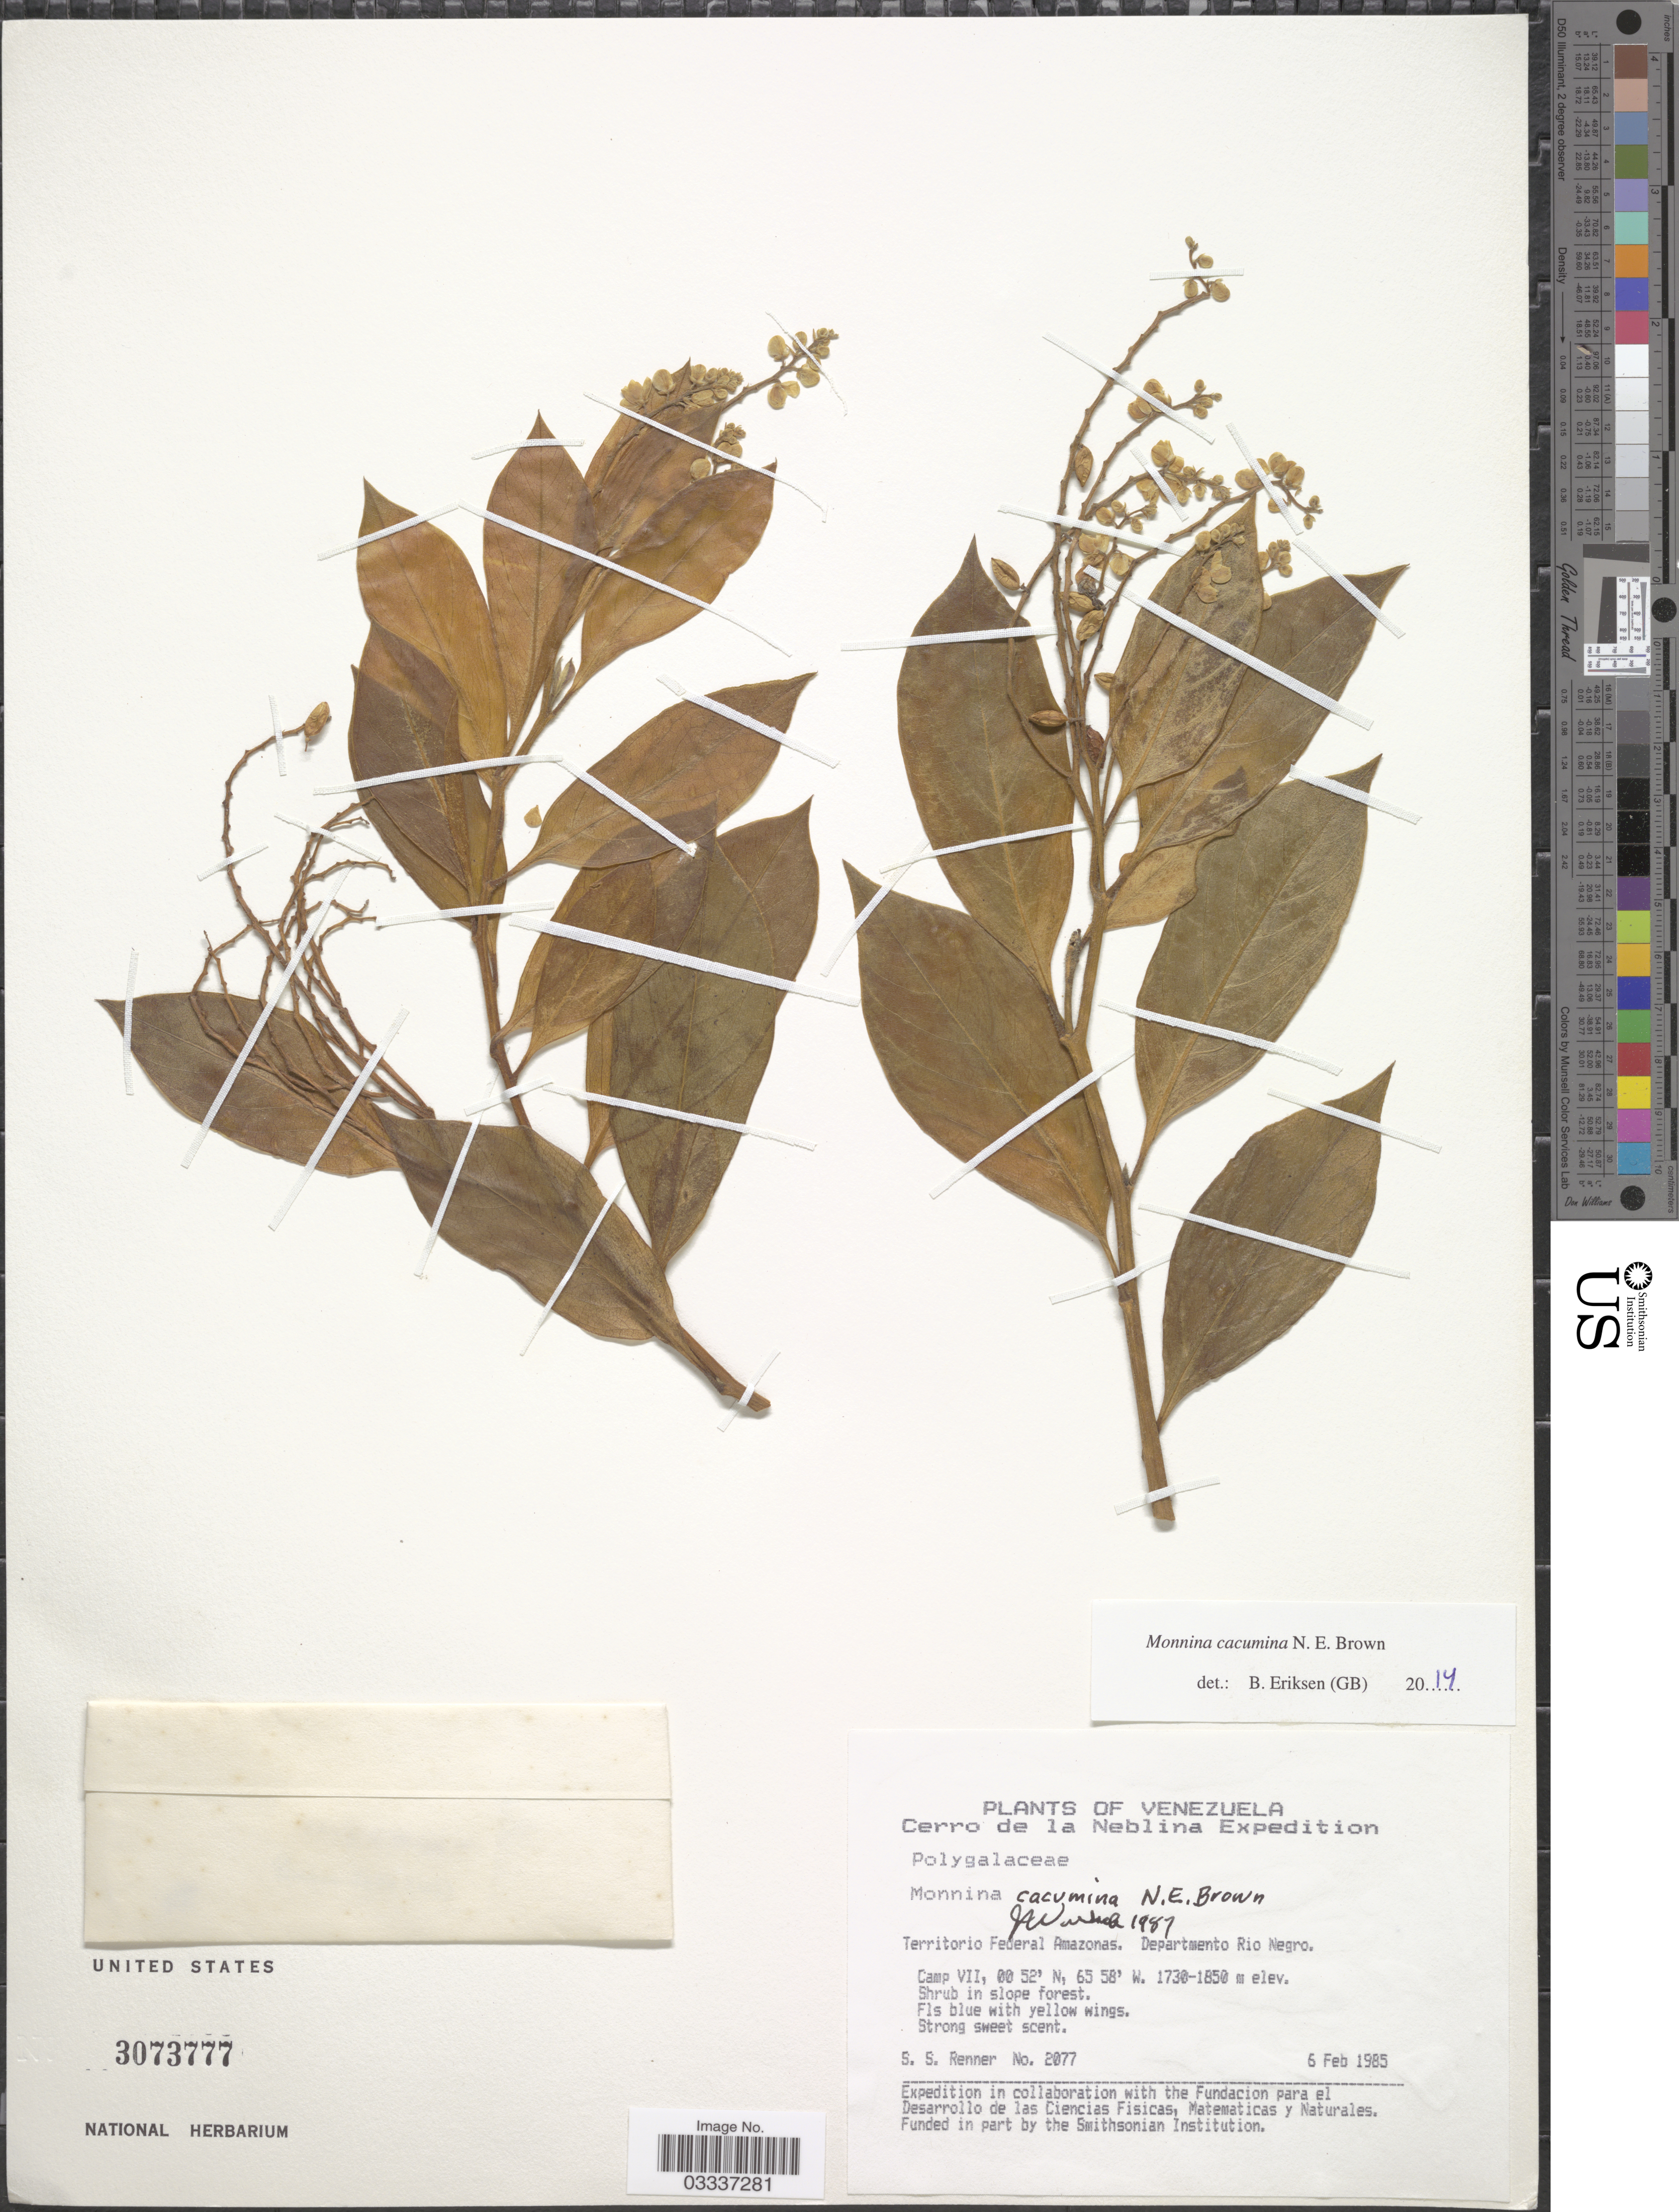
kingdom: Plantae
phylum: Tracheophyta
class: Magnoliopsida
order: Fabales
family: Polygalaceae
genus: Monnina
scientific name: Monnina cacumina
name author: N.E. Br.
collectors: S. S. Renner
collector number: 2077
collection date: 1985-02-06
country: Venezuela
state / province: Amazonas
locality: Cerro de la Neblina, Territorio de Federal Amazonas. Department Rio Negro. Camp VII.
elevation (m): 1730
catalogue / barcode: US 3073777